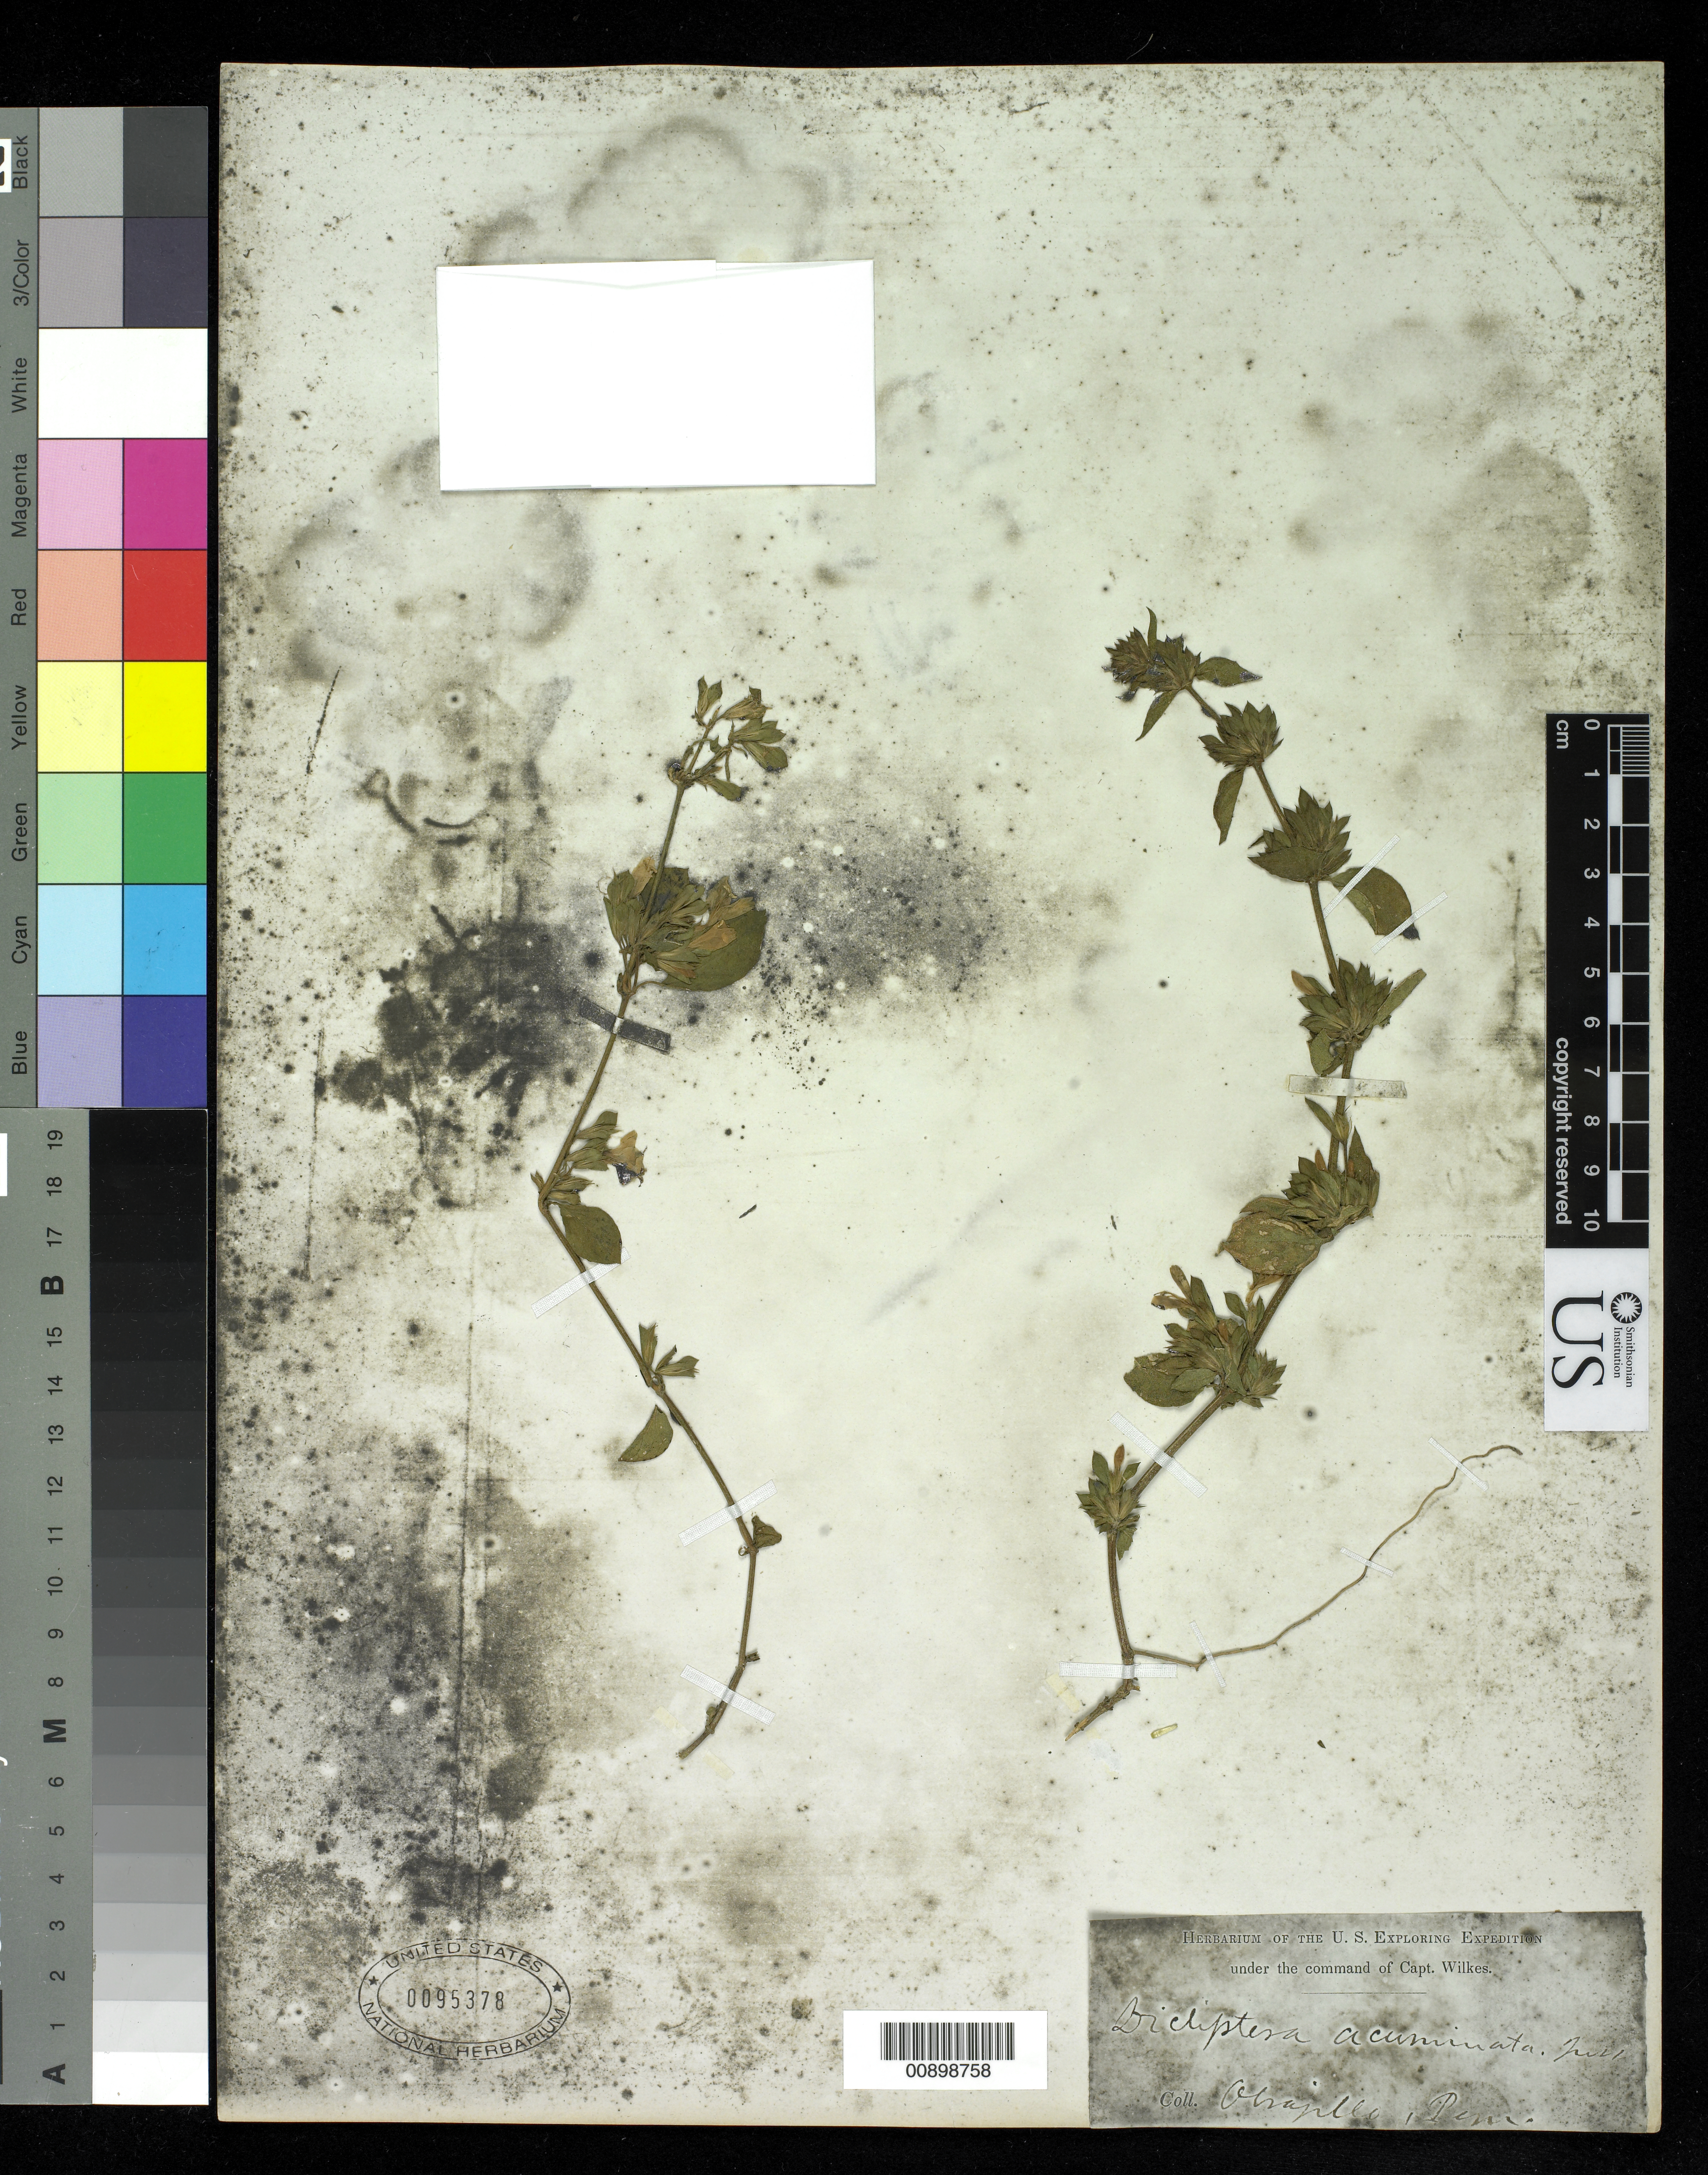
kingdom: Plantae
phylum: Tracheophyta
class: Magnoliopsida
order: Lamiales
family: Acanthaceae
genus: Dicliptera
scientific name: Dicliptera procumbens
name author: Humb. ex Link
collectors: Wilkes Explor. Exped.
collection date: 1838/1842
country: Peru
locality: Obrajillo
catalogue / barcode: US 95378